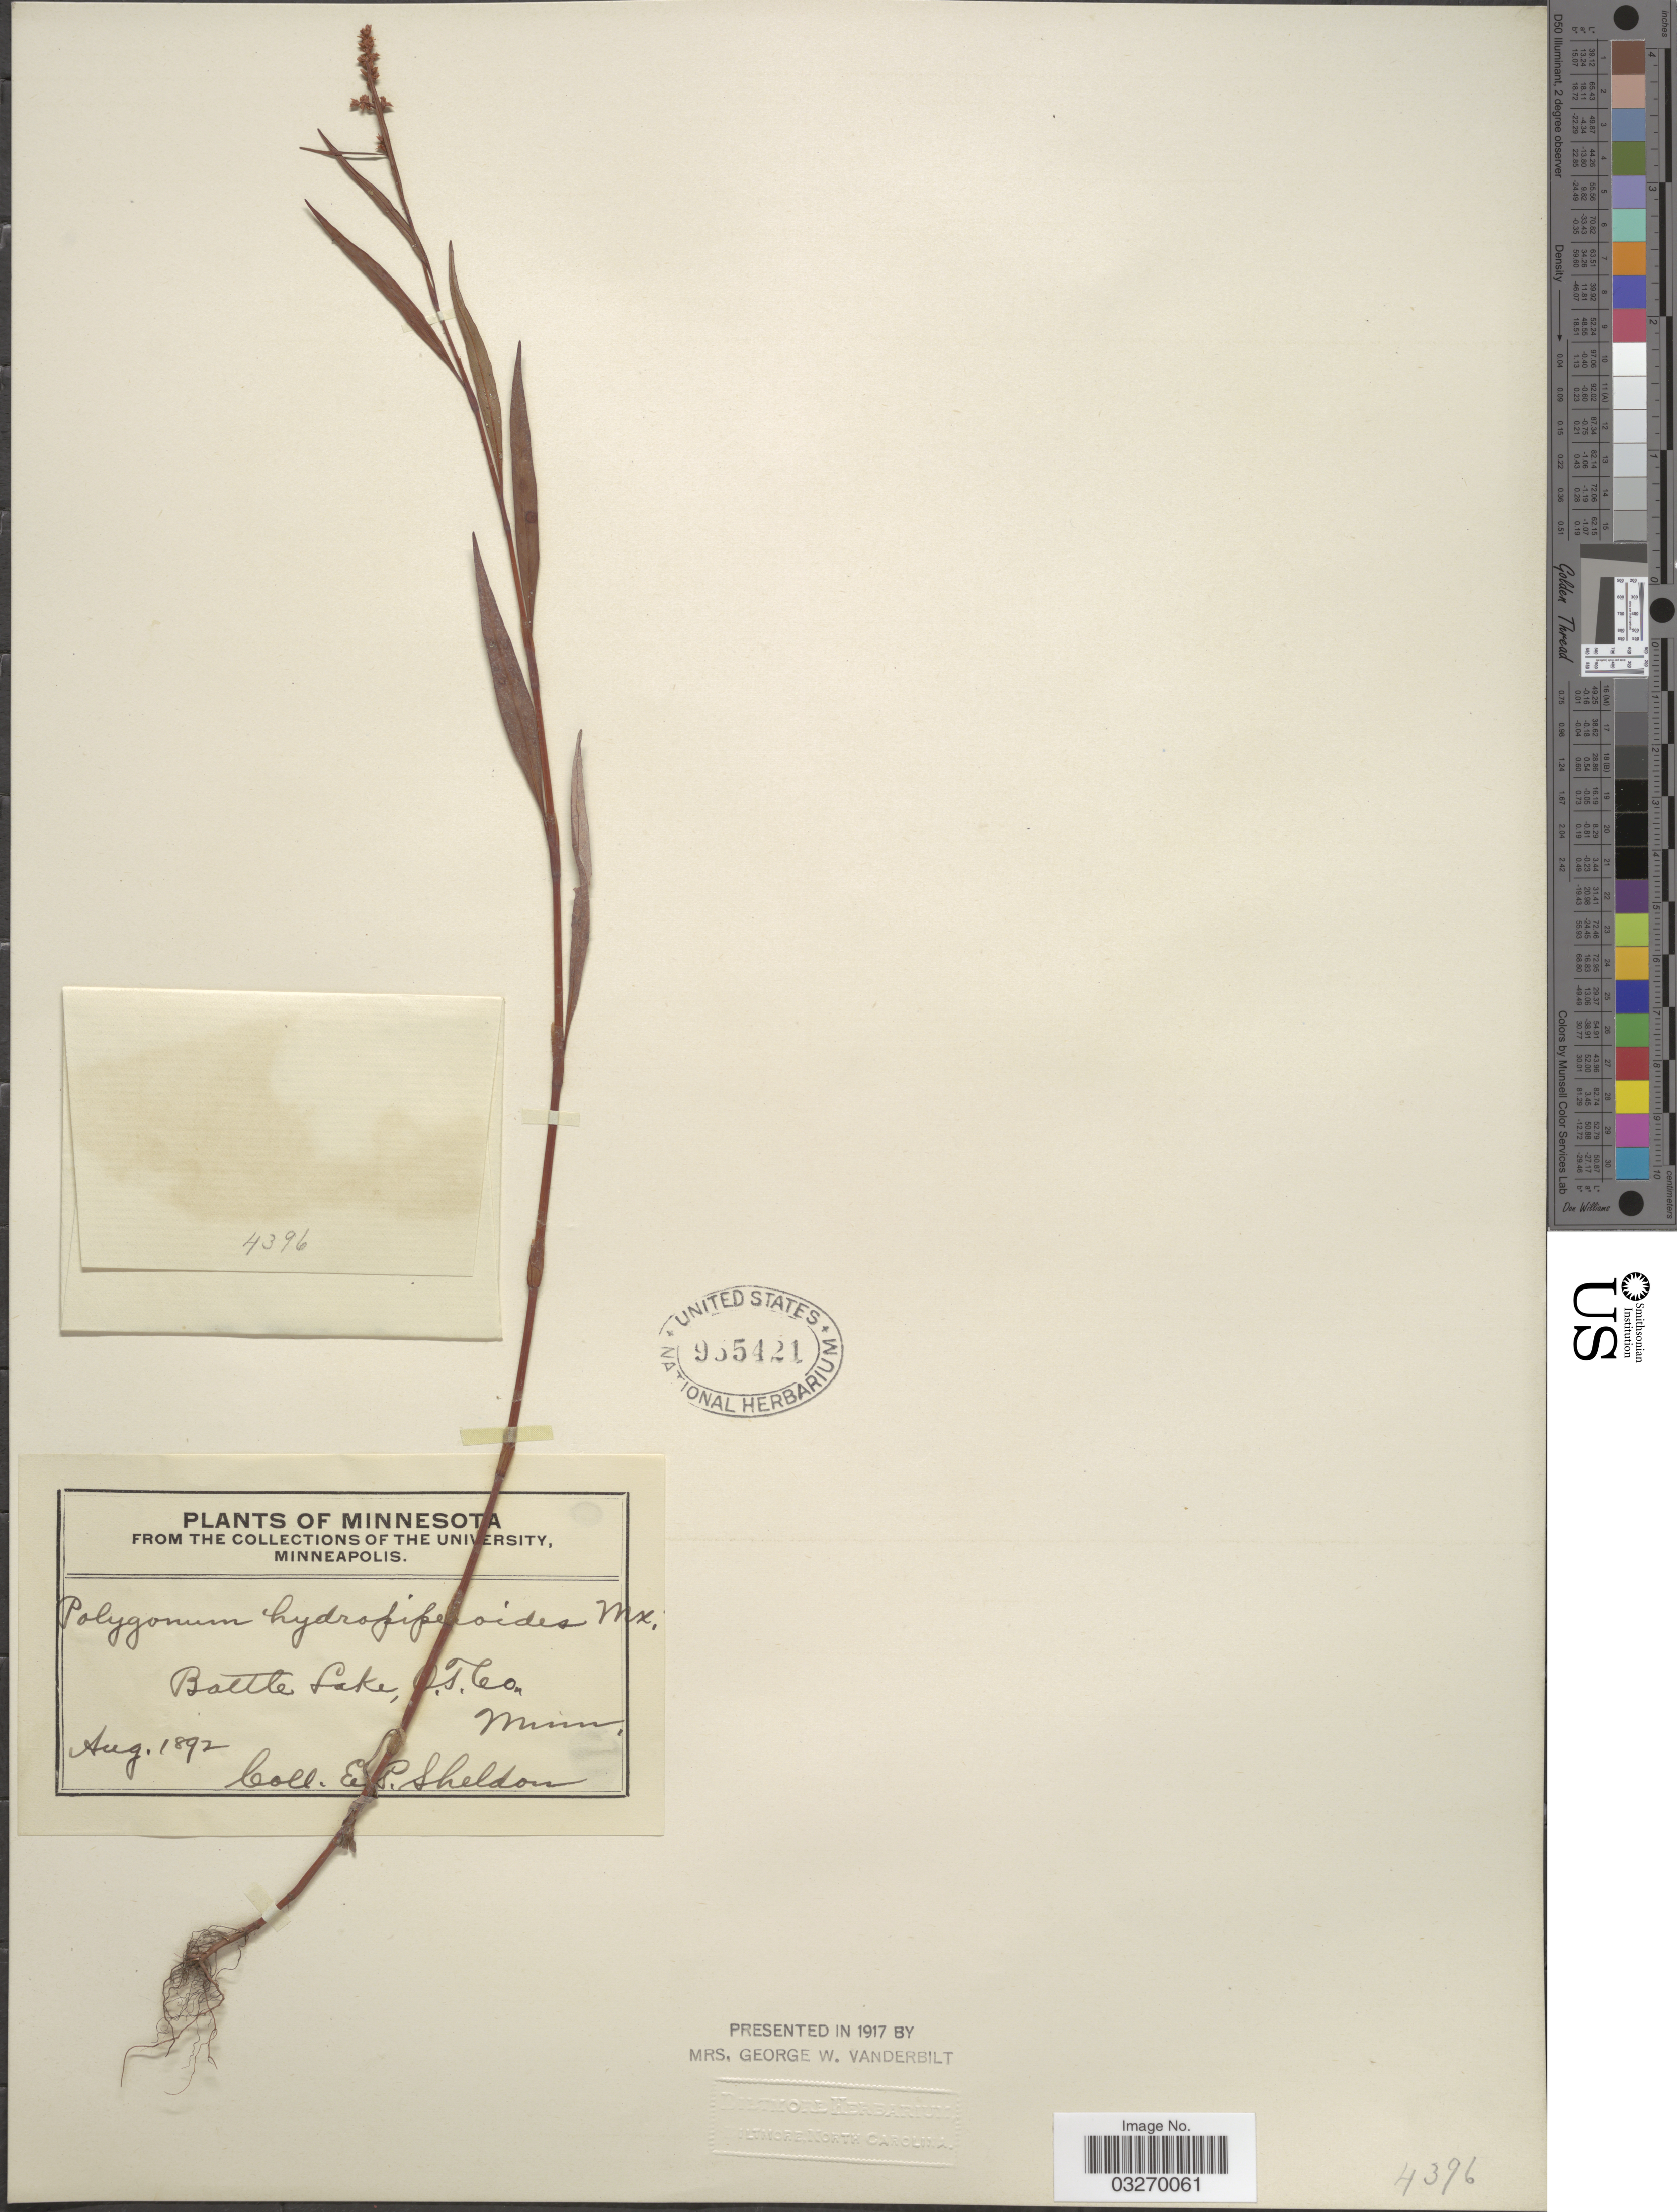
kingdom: Plantae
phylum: Tracheophyta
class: Magnoliopsida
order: Caryophyllales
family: Polygonaceae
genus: Persicaria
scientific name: Persicaria lapathifolia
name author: (L.) Delarbre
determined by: Atha, D. E.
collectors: E. P. Sheldon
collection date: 1892-08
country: United States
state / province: Minnesota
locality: Battle Lake, O.T. Co.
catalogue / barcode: US 955421